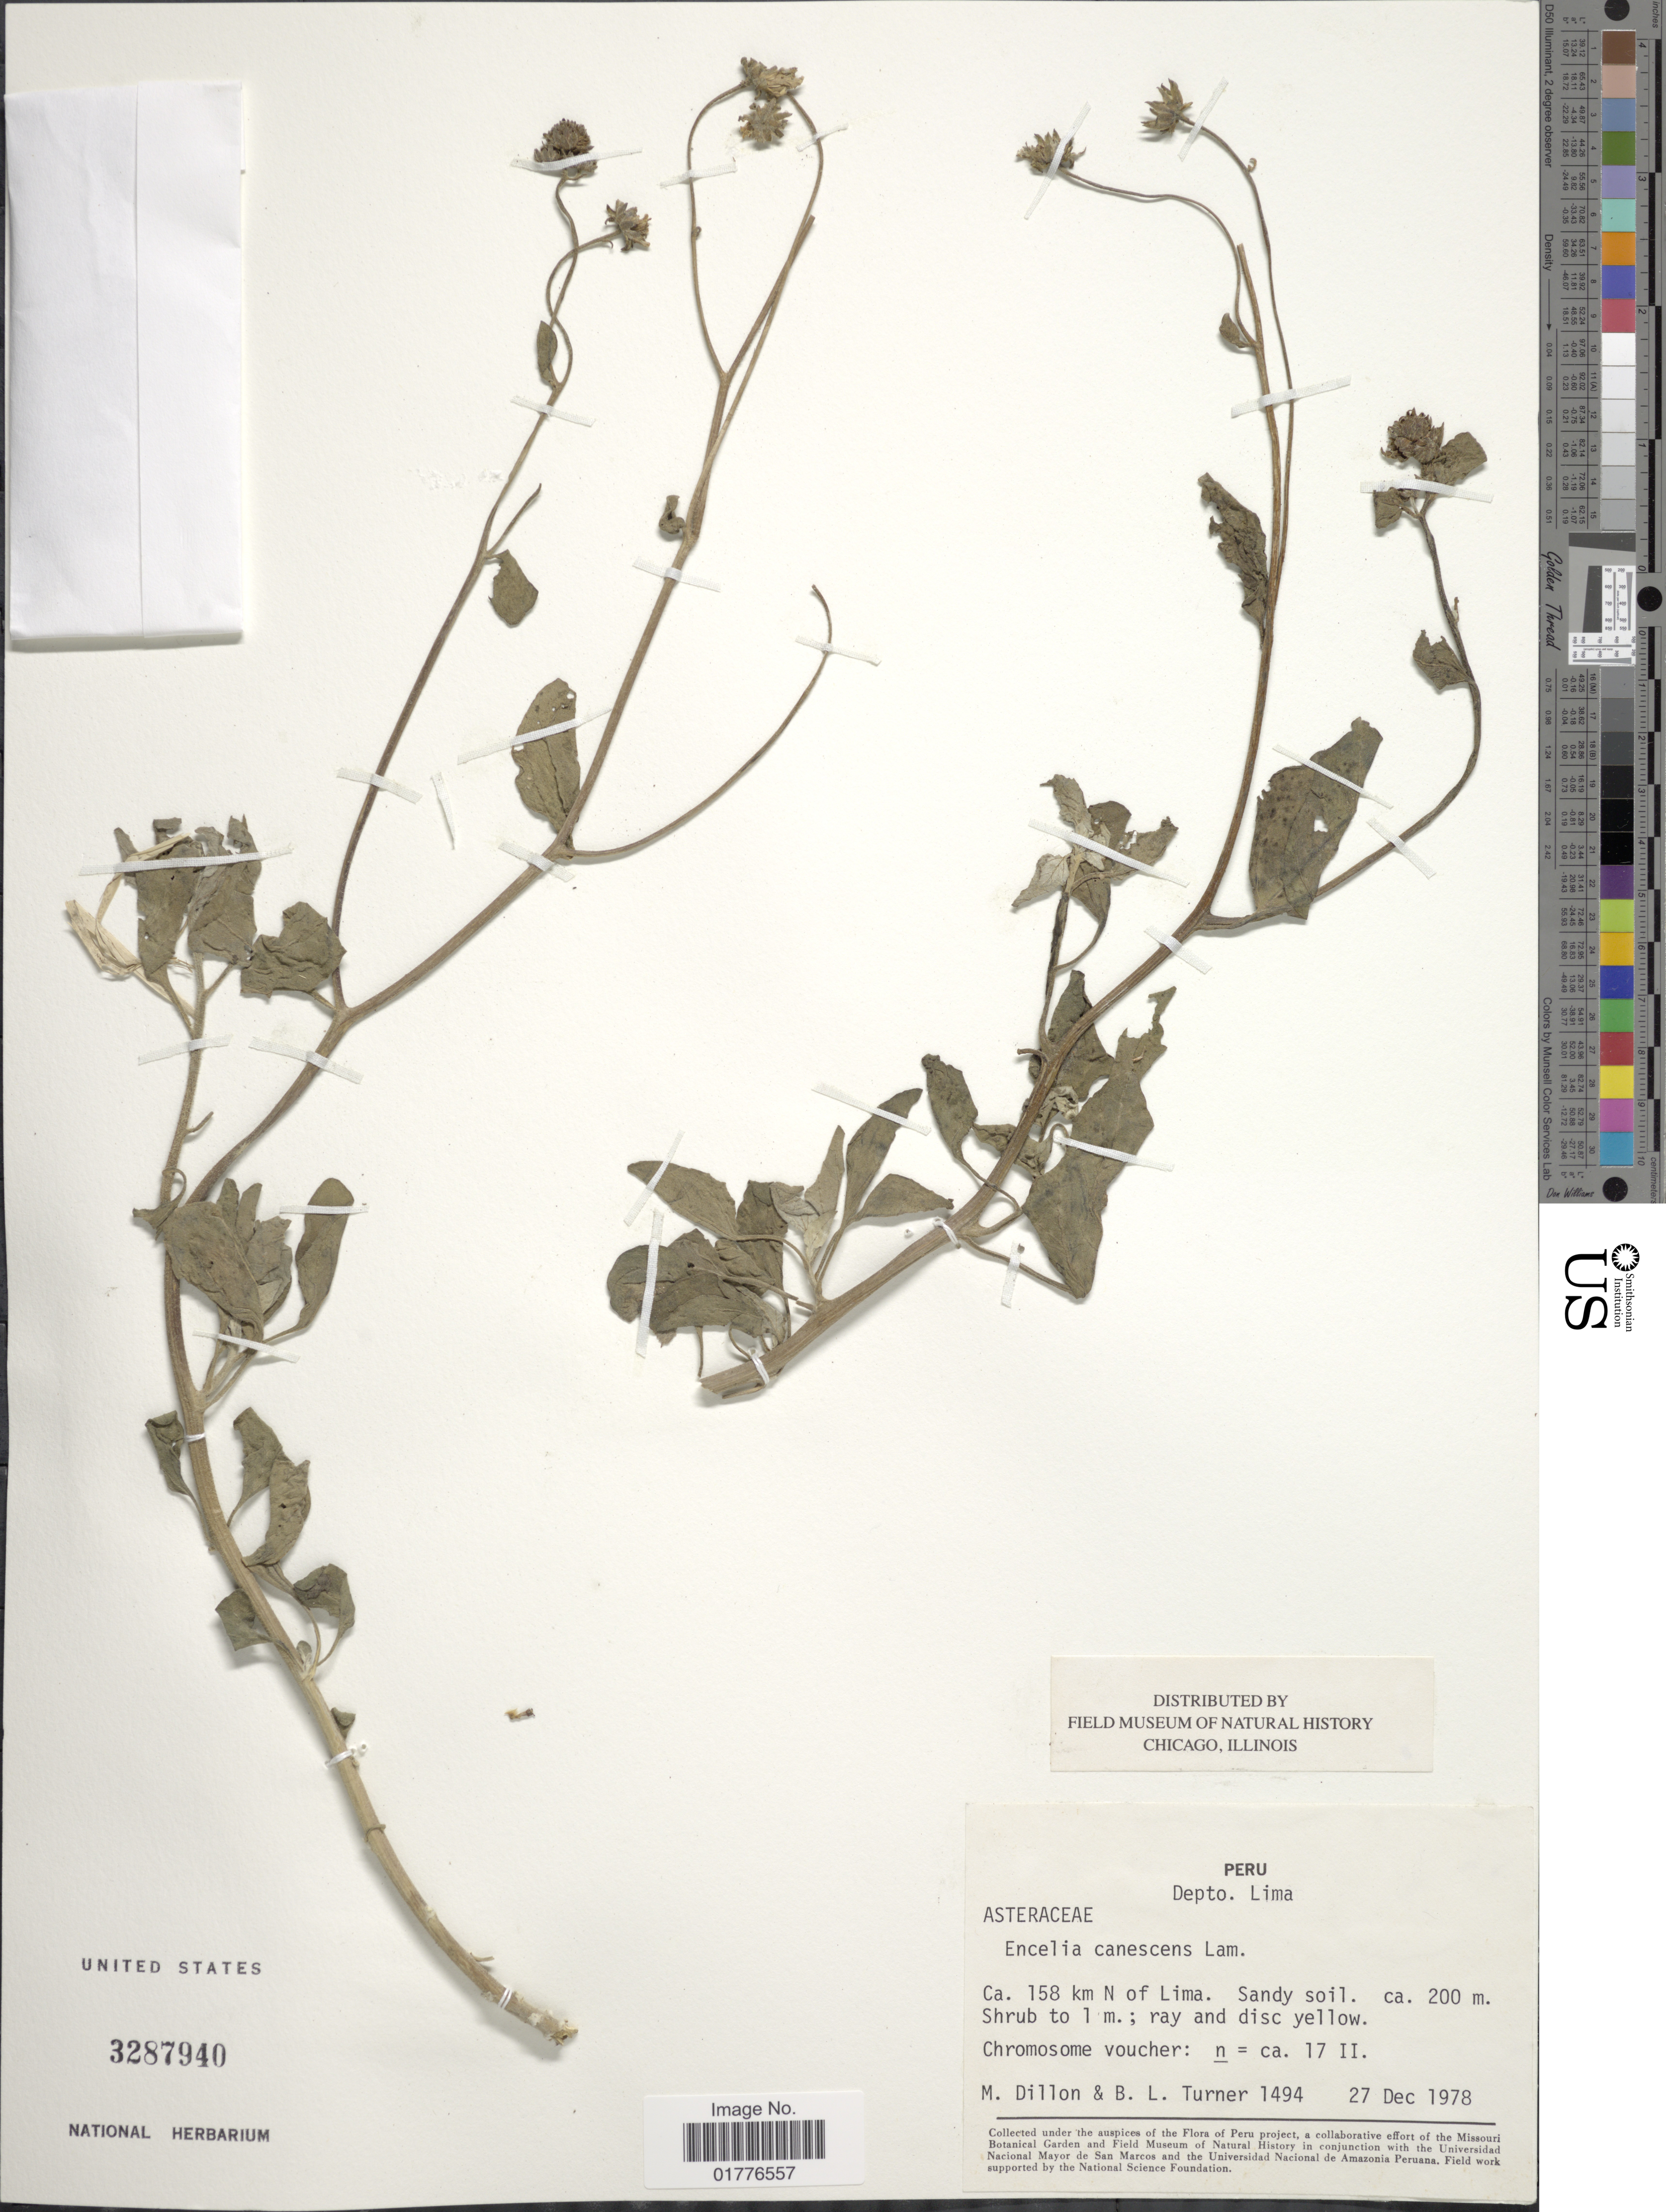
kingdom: Plantae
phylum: Tracheophyta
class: Magnoliopsida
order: Asterales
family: Asteraceae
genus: Encelia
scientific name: Encelia canescens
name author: Lam.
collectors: M. O. Dillon & B. L. Turner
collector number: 1494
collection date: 1978-12-27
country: Peru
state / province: Lima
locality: Ca. 158 km N of Lima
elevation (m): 200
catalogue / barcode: US 3287940